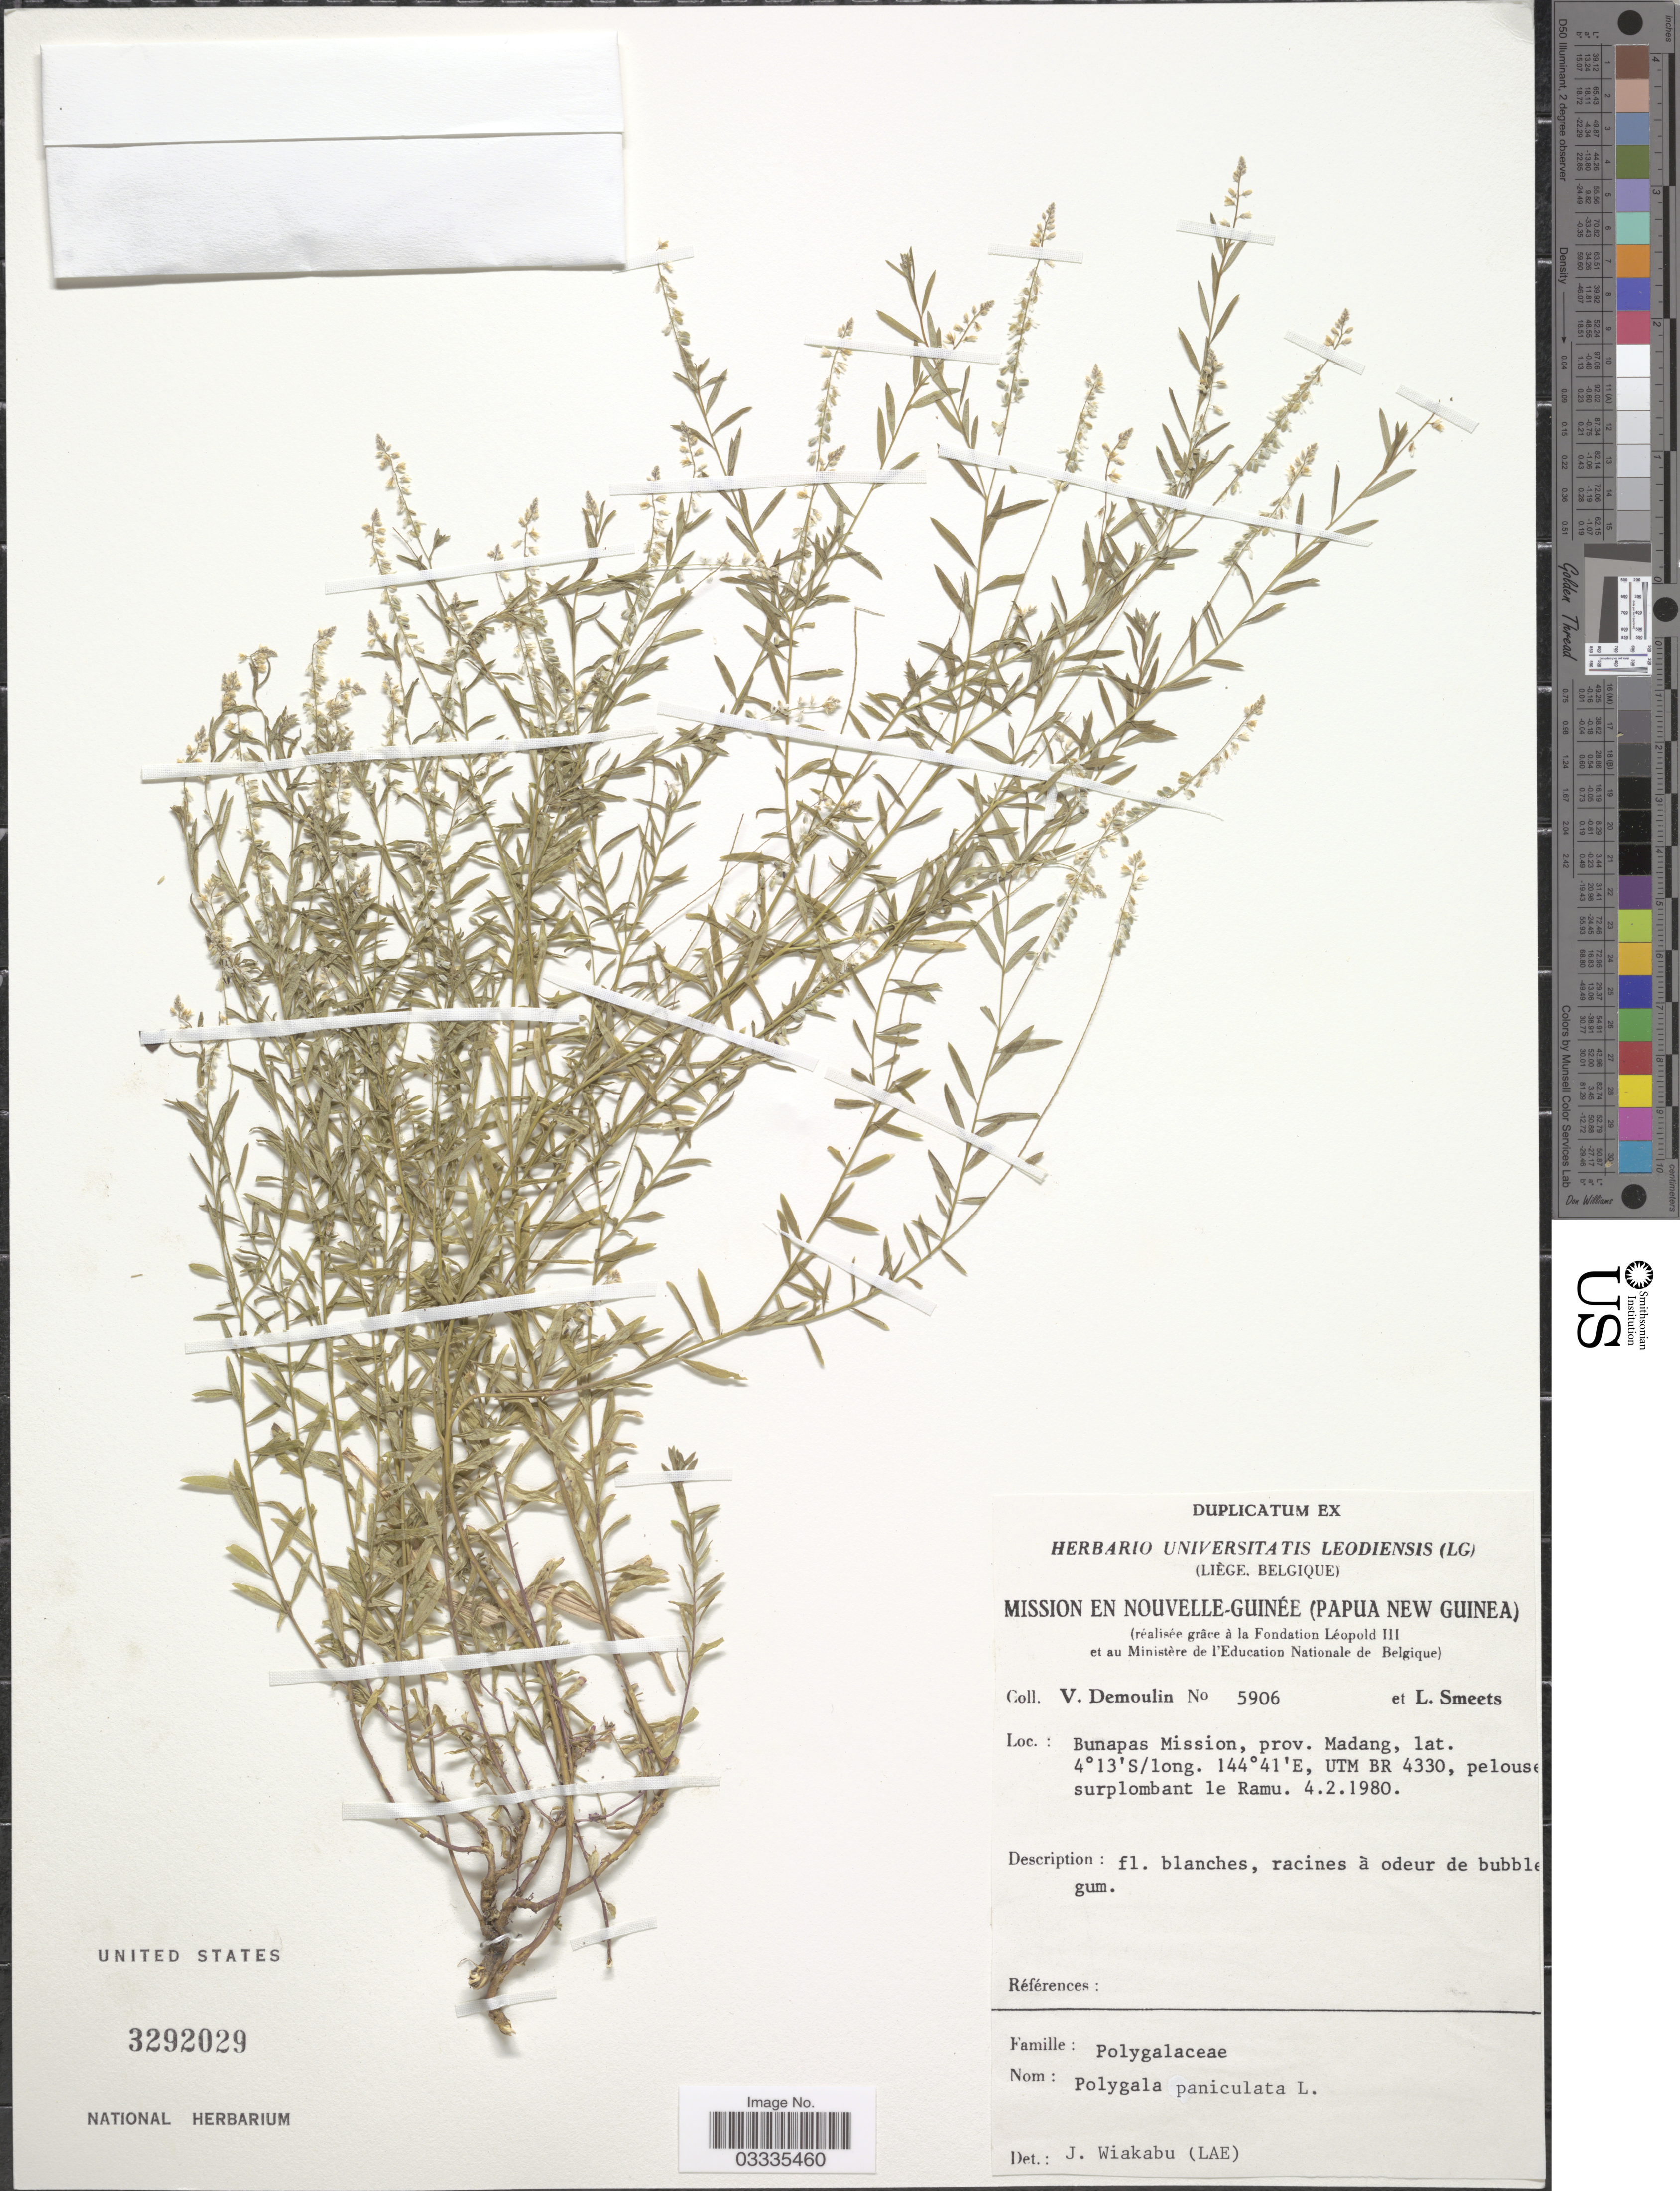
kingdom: Plantae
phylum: Tracheophyta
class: Magnoliopsida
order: Fabales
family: Polygalaceae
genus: Polygala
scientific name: Polygala paniculata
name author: L.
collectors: V. Demoulin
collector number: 5906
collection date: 1980-02-04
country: Papua New Guinea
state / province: Madang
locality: Nouvelle-Guinée. [unsure placement] Bunapas Mission, UTM BR 4330, pelouse surplombant le Ramu.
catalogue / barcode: US 3292029